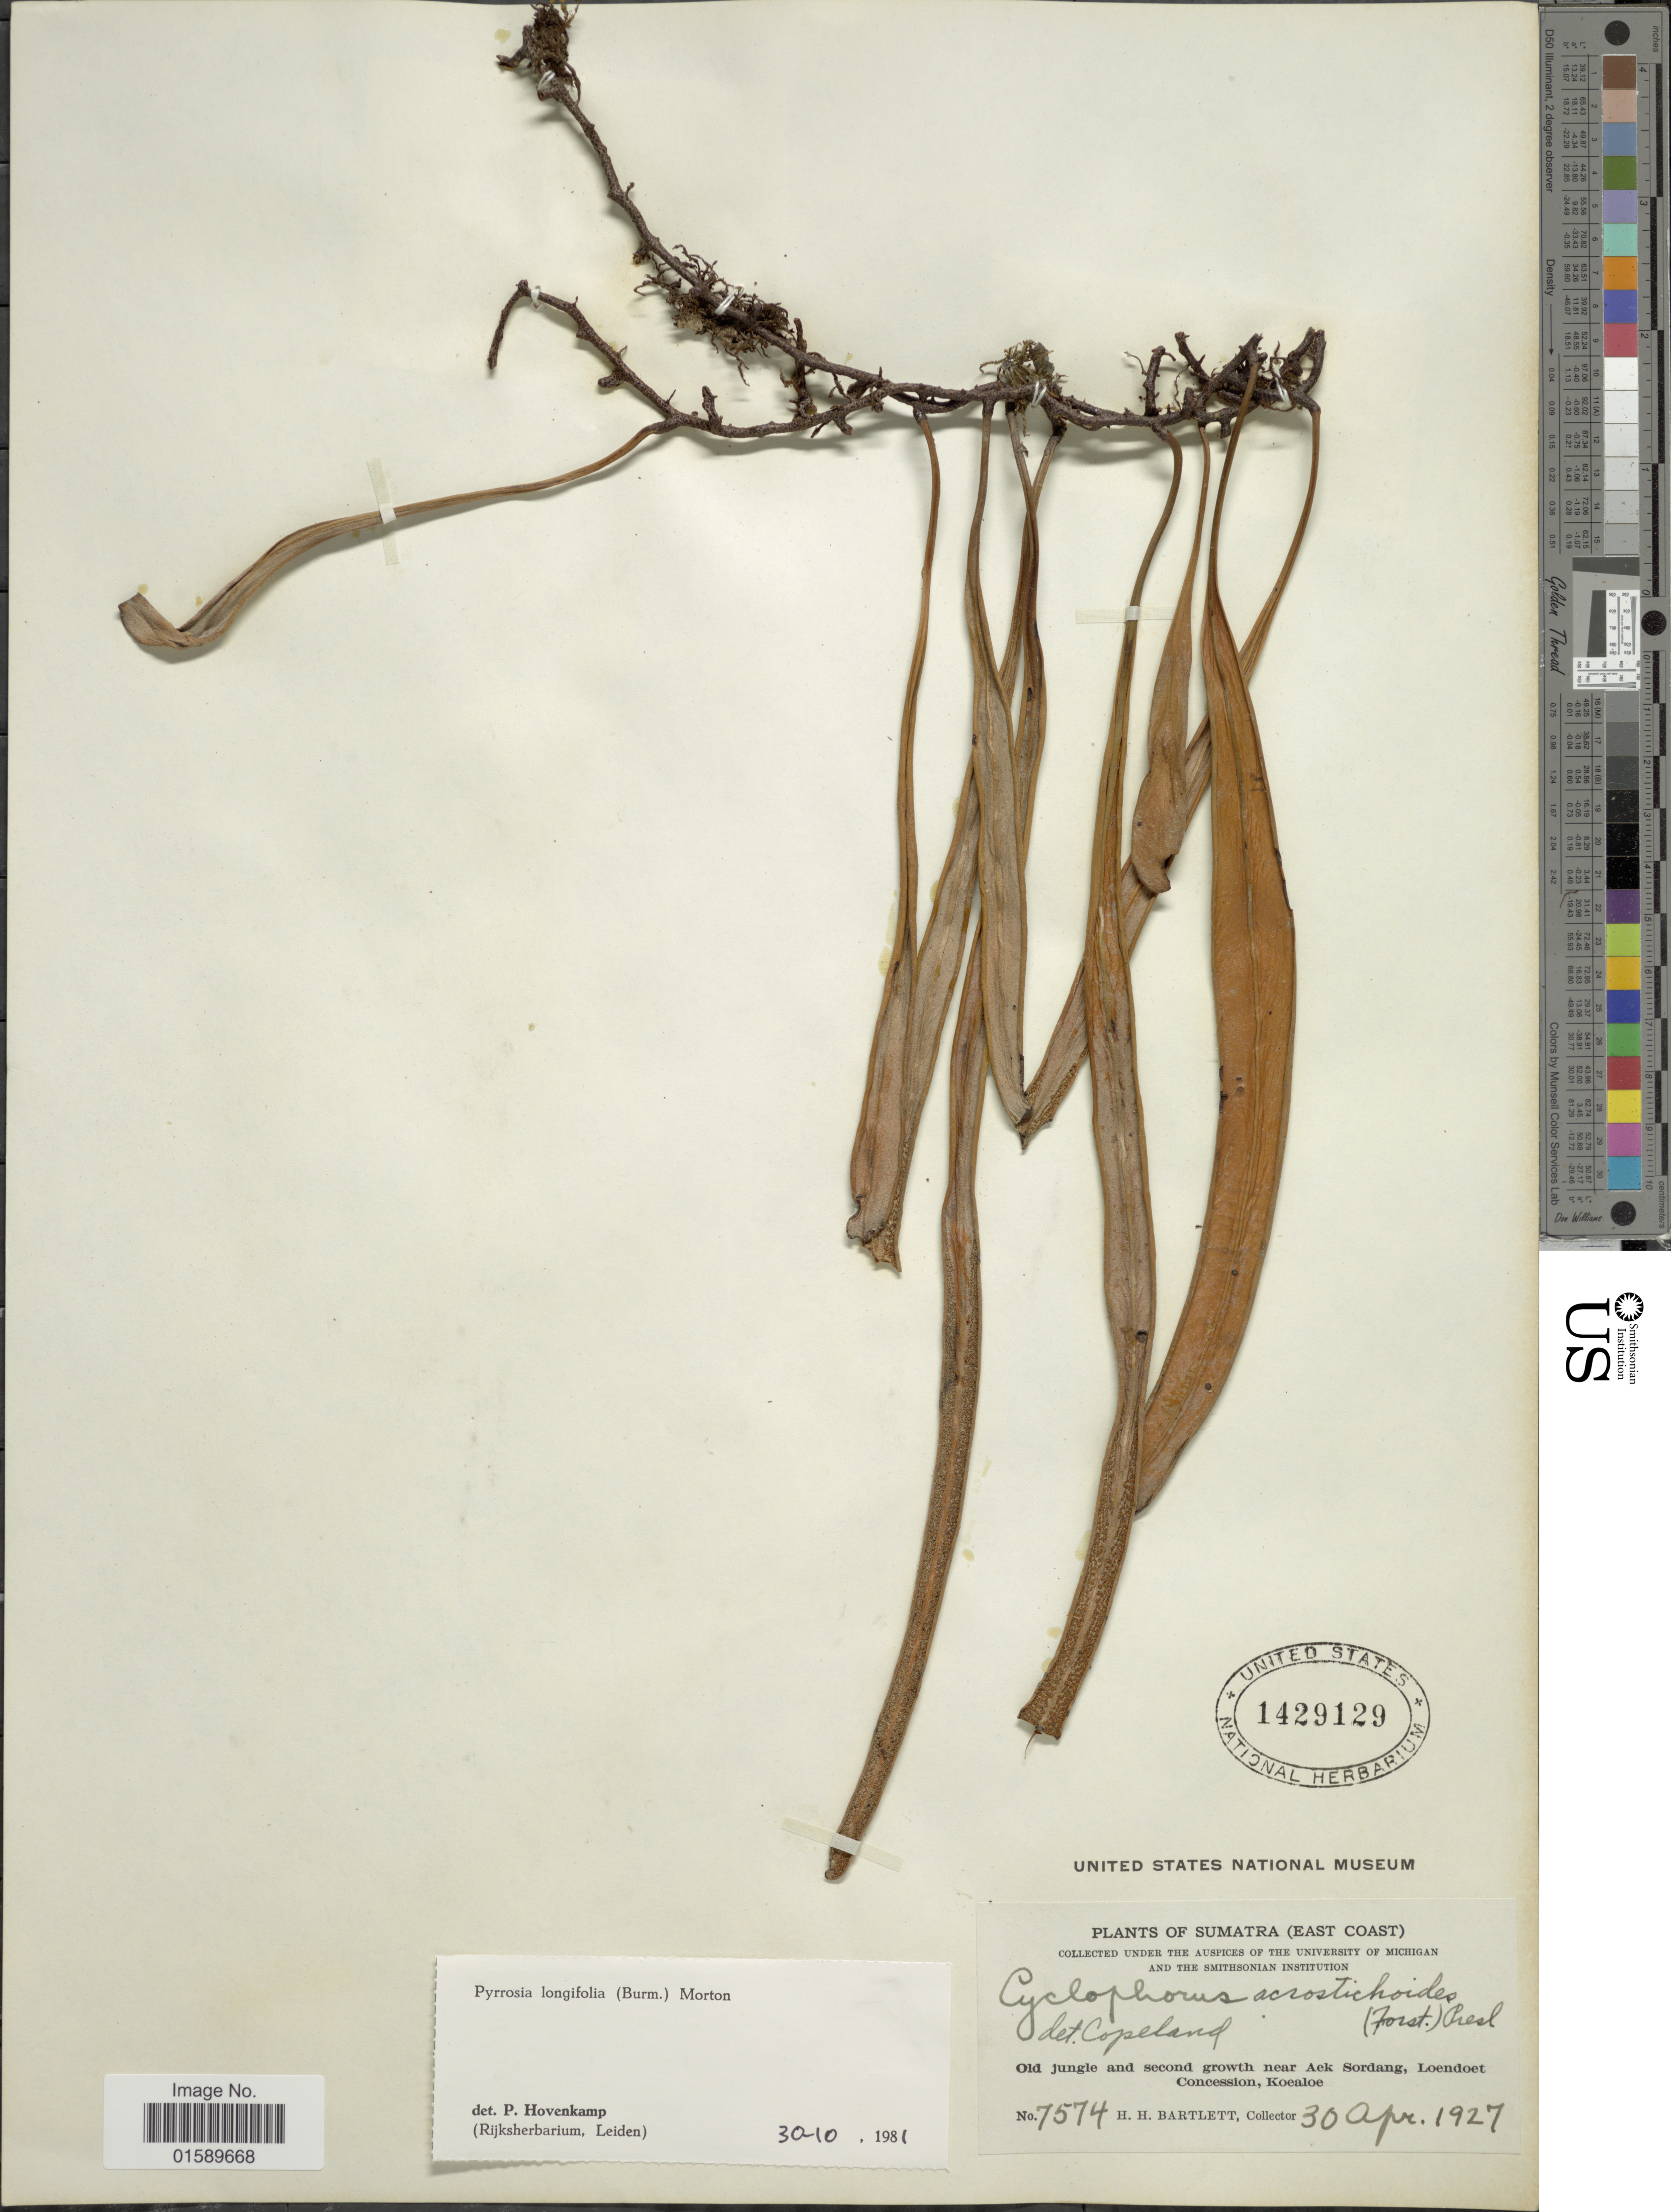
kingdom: Plantae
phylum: Tracheophyta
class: Polypodiopsida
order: Polypodiales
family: Polypodiaceae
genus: Pyrrosia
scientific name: Pyrrosia longifolia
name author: (Burm. f.) C.V. Morton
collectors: H. H. Bartlett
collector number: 7574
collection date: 1927-04-30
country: Indonesia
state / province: Sumatra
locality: Sumatra (East Coast), Old jungle and second growth near Aek Sordang, Loendoet Concession, Koealoe.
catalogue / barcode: US 1429129